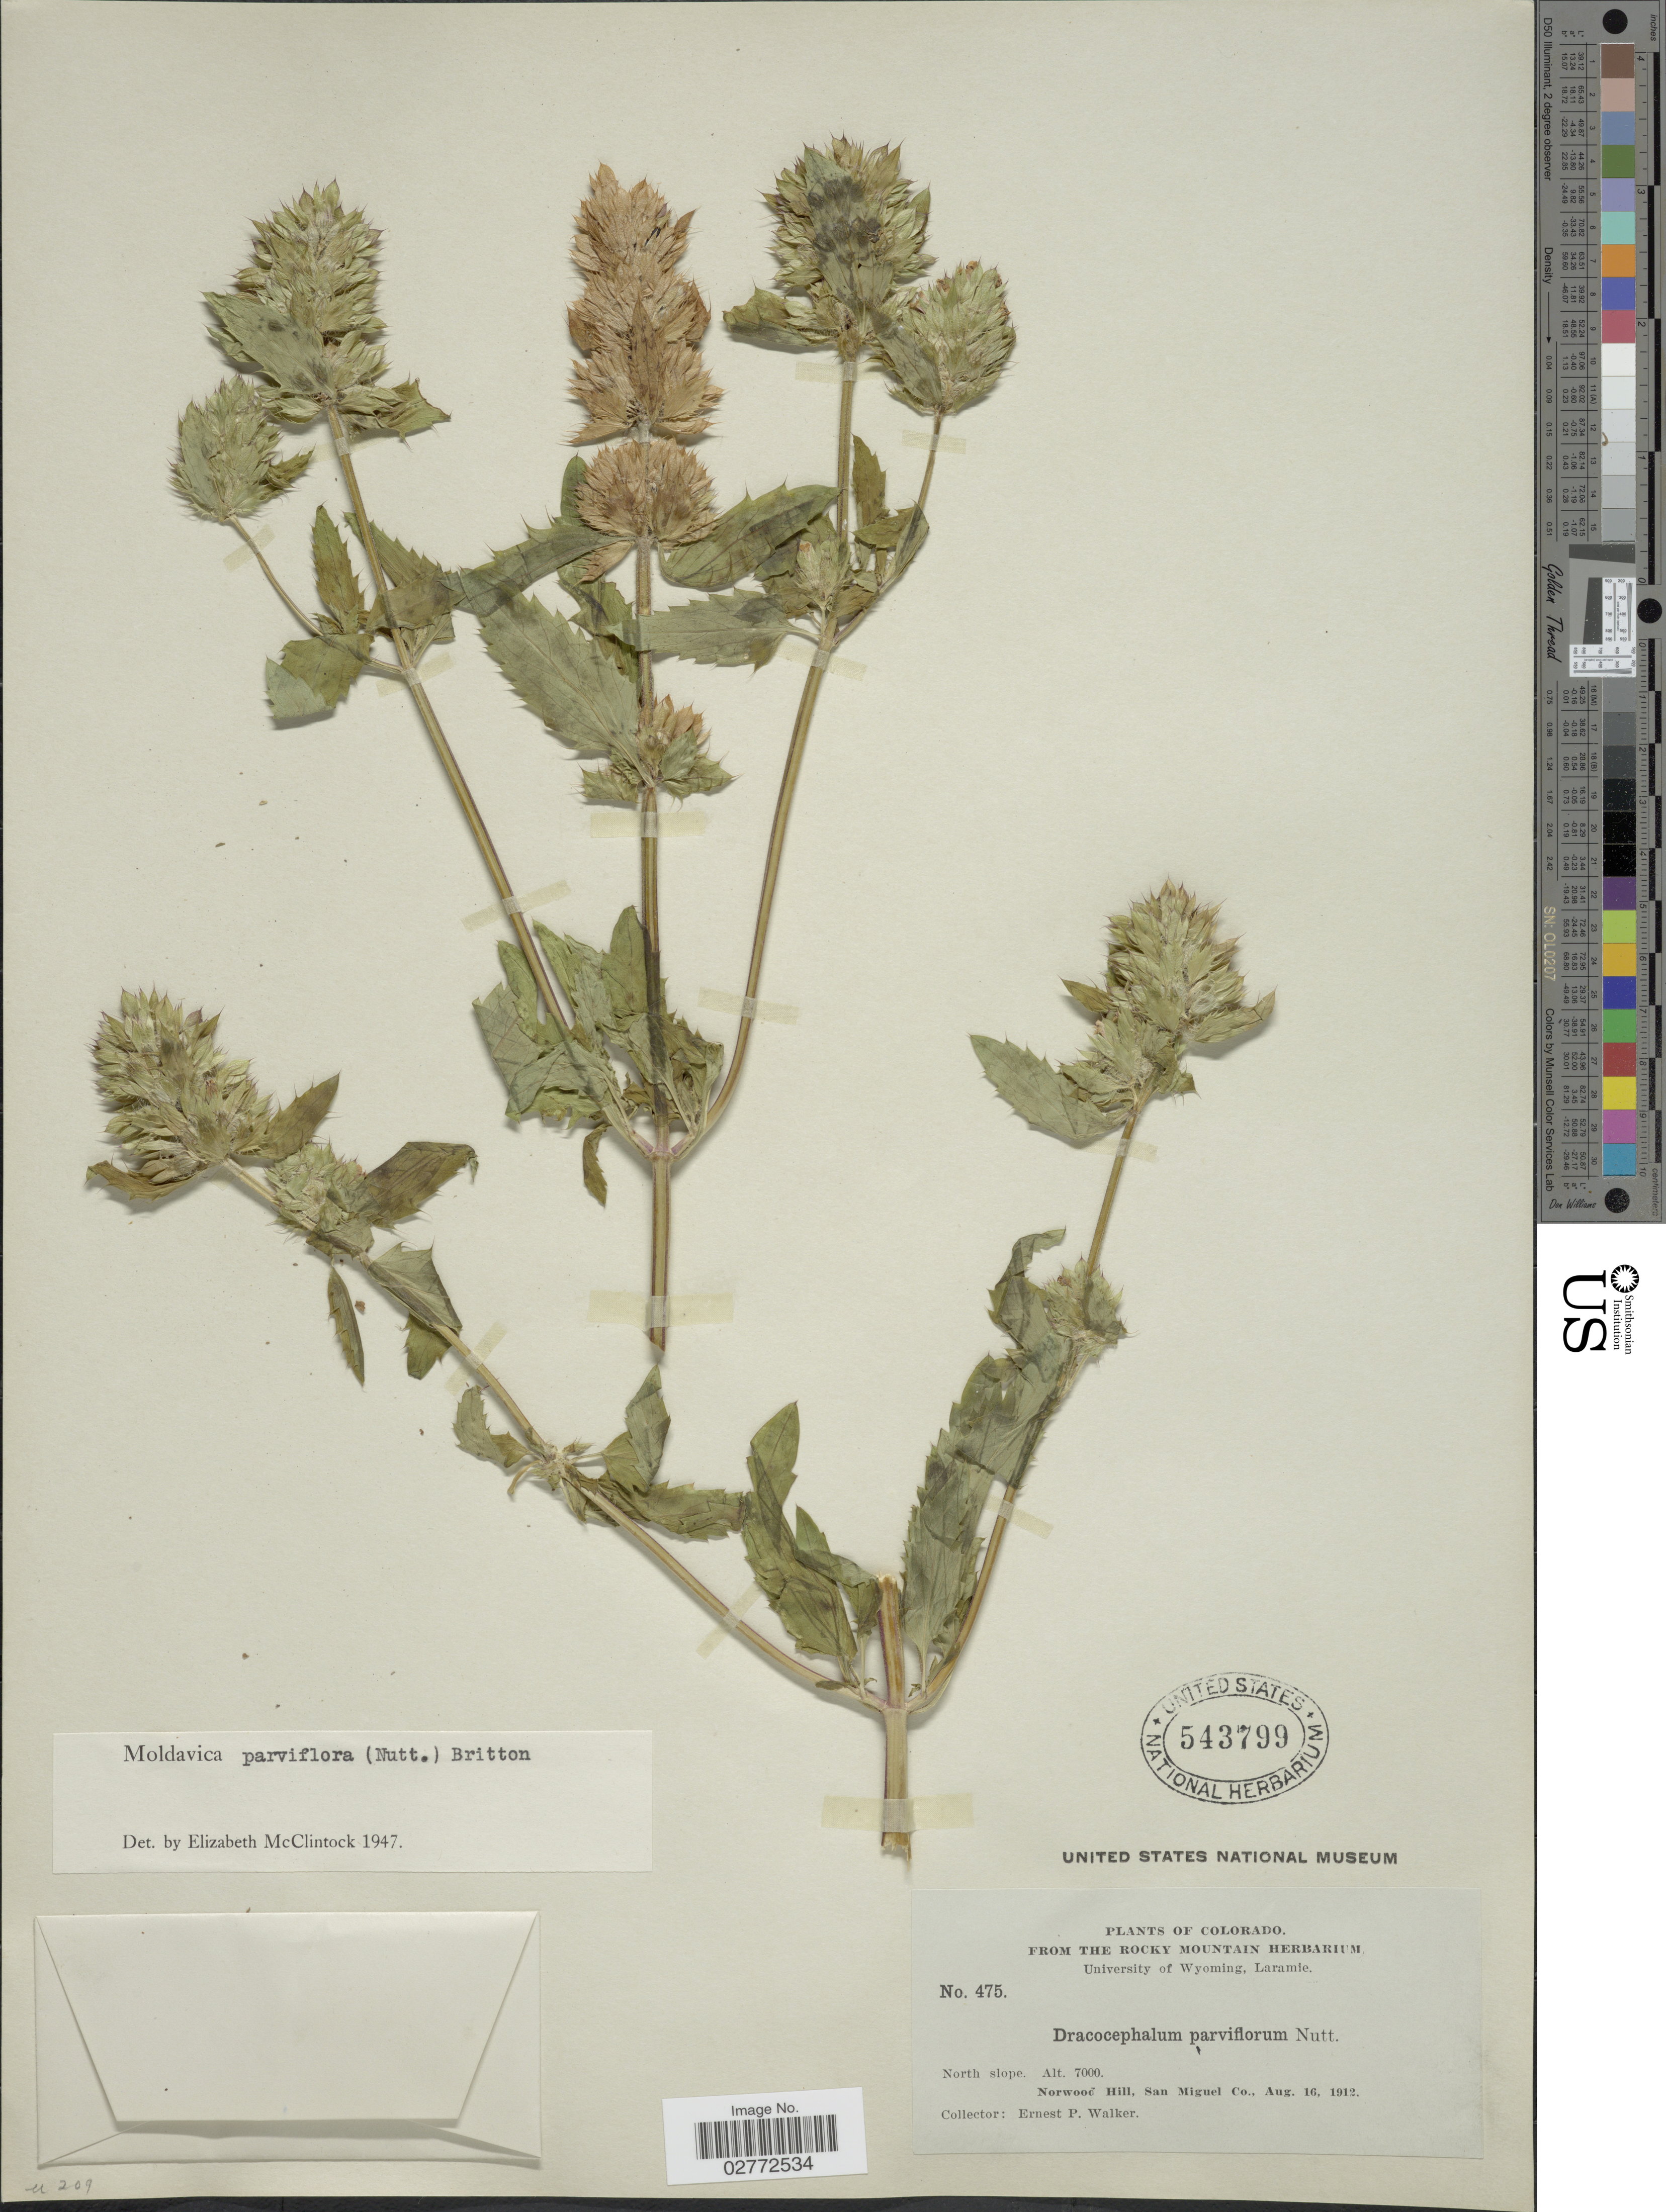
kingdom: Plantae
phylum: Tracheophyta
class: Magnoliopsida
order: Lamiales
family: Lamiaceae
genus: Dracocephalum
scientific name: Dracocephalum parviflorum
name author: Nutt.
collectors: E. P. Walker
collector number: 475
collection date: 1912-08-16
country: United States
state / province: Colorado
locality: North slope. Norwood Hill, San Miguel Co.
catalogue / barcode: US 543799